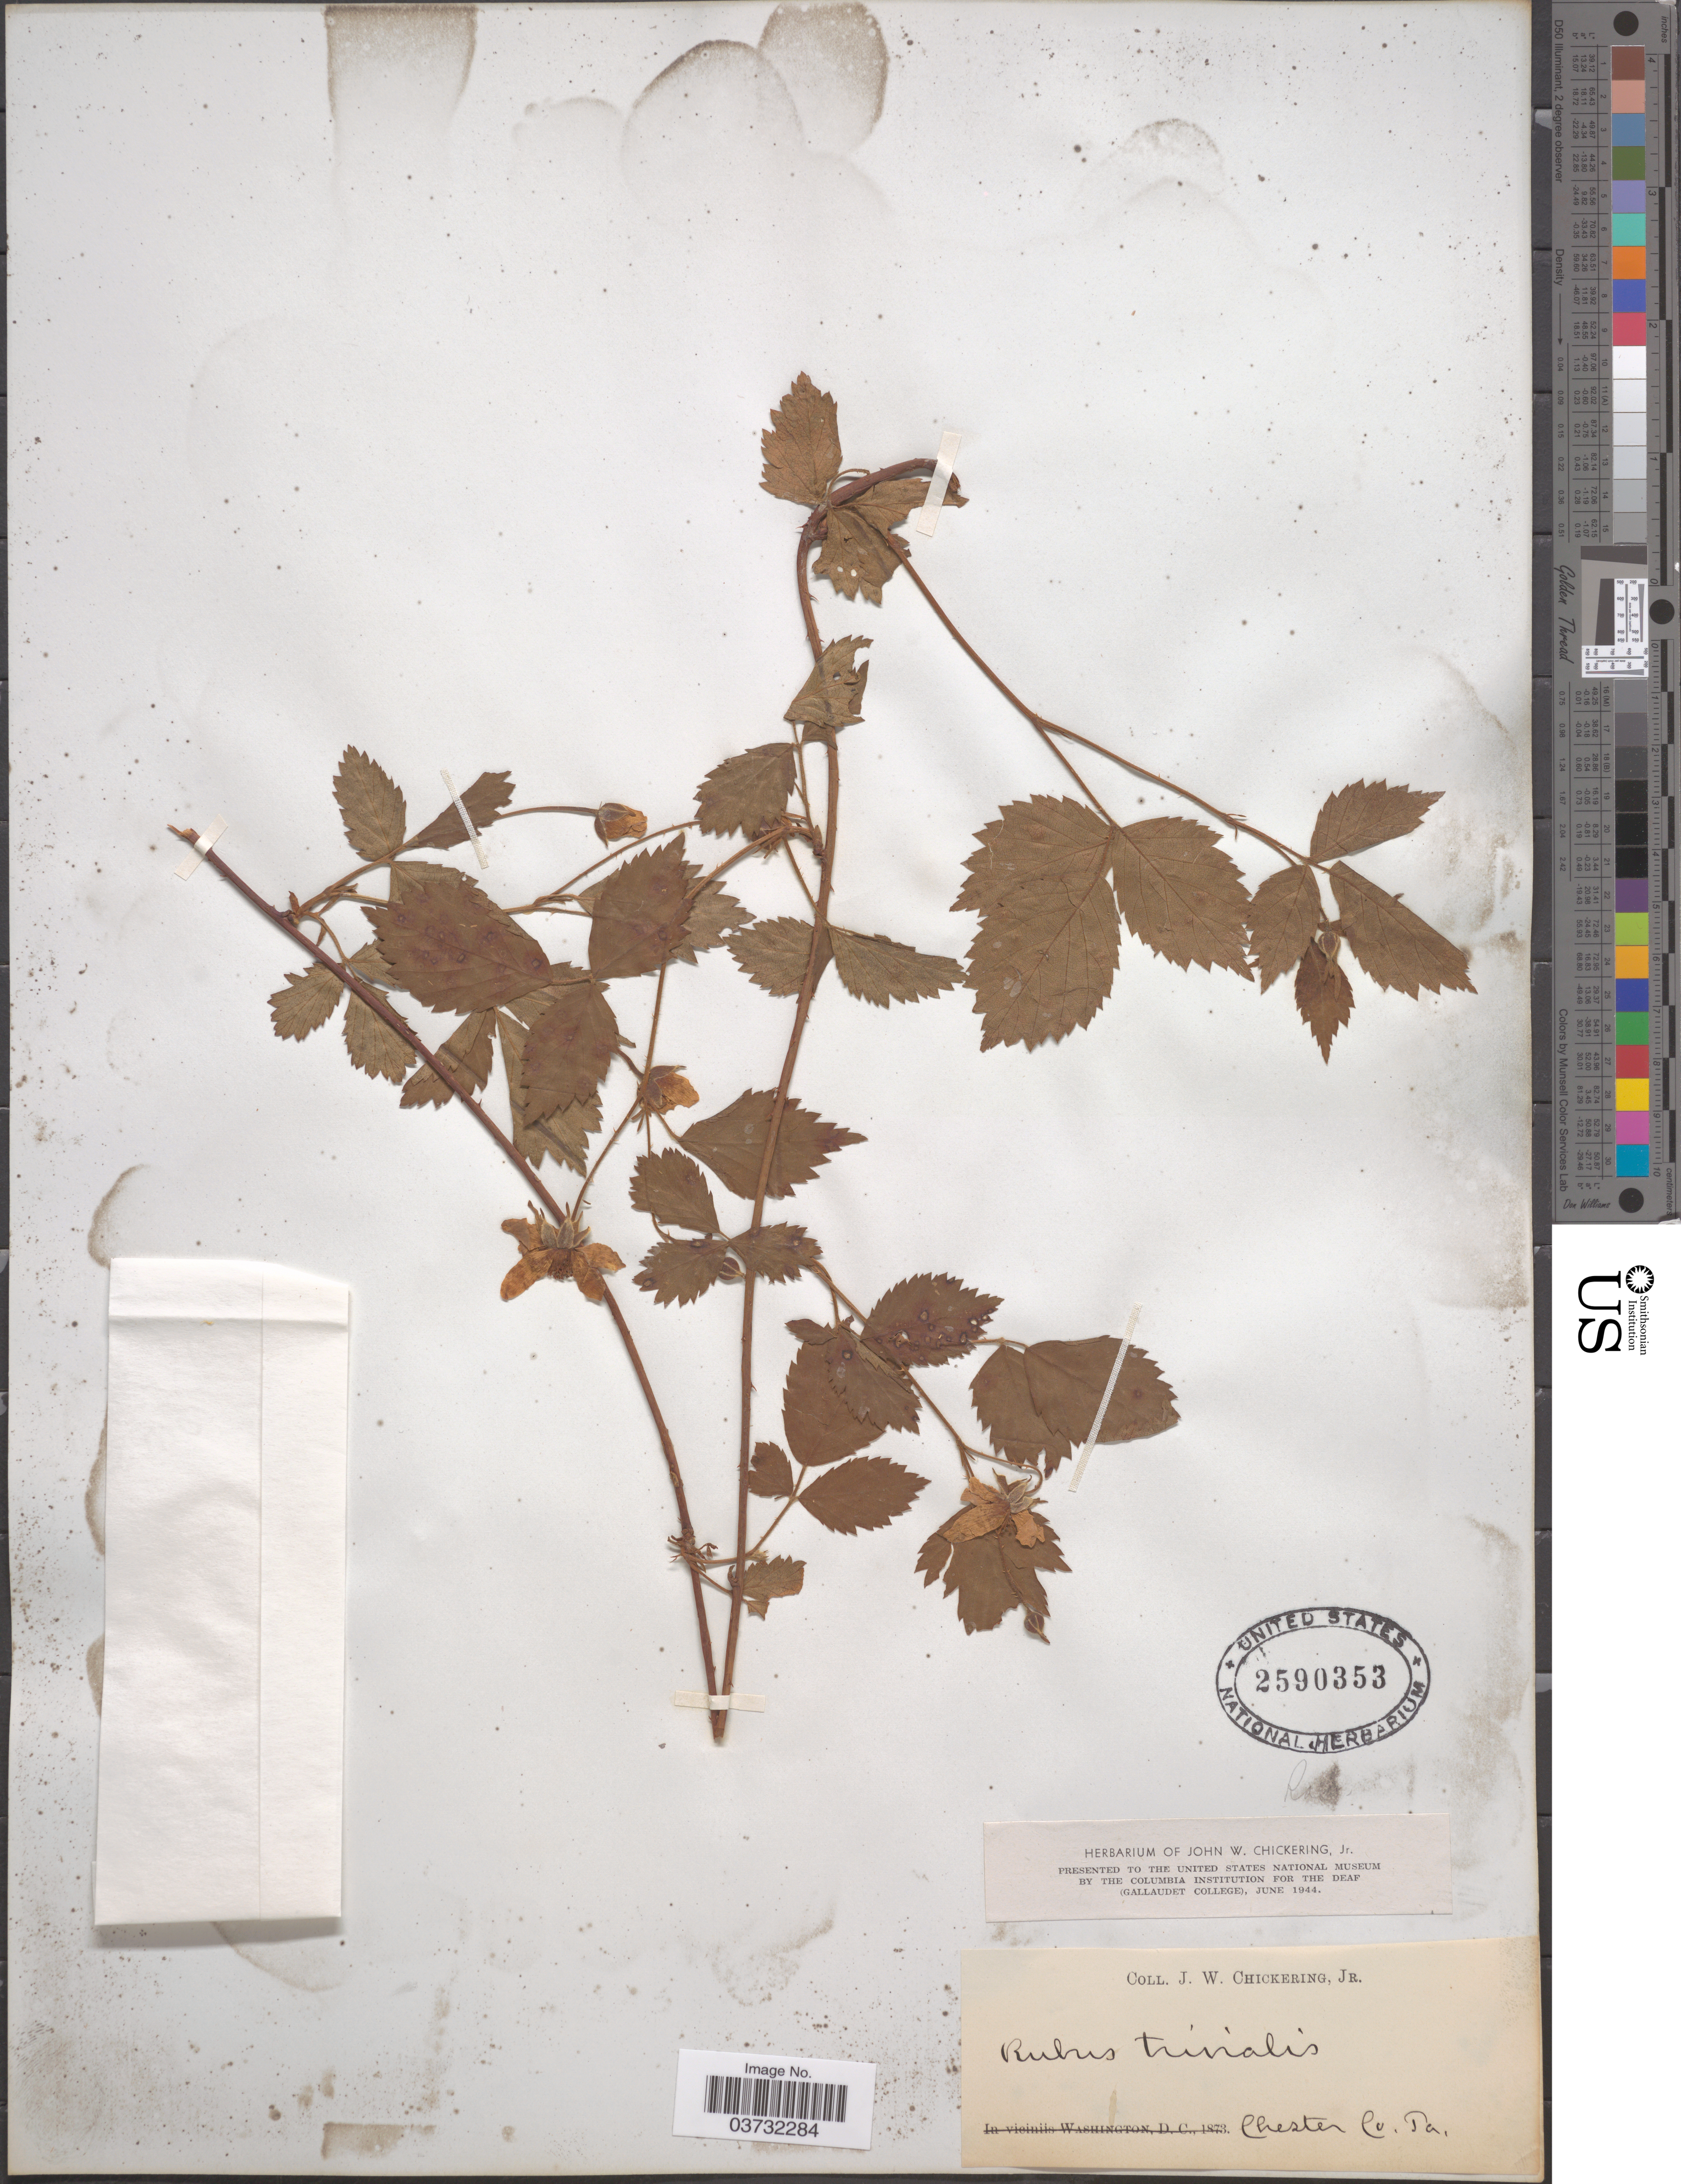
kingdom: Plantae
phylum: Tracheophyta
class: Magnoliopsida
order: Rosales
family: Rosaceae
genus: Rubus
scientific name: Rubus trivialis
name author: Michx.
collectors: J. W. Chickering Jr.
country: United States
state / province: Pennsylvania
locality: Chester Co.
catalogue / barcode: US 2590353